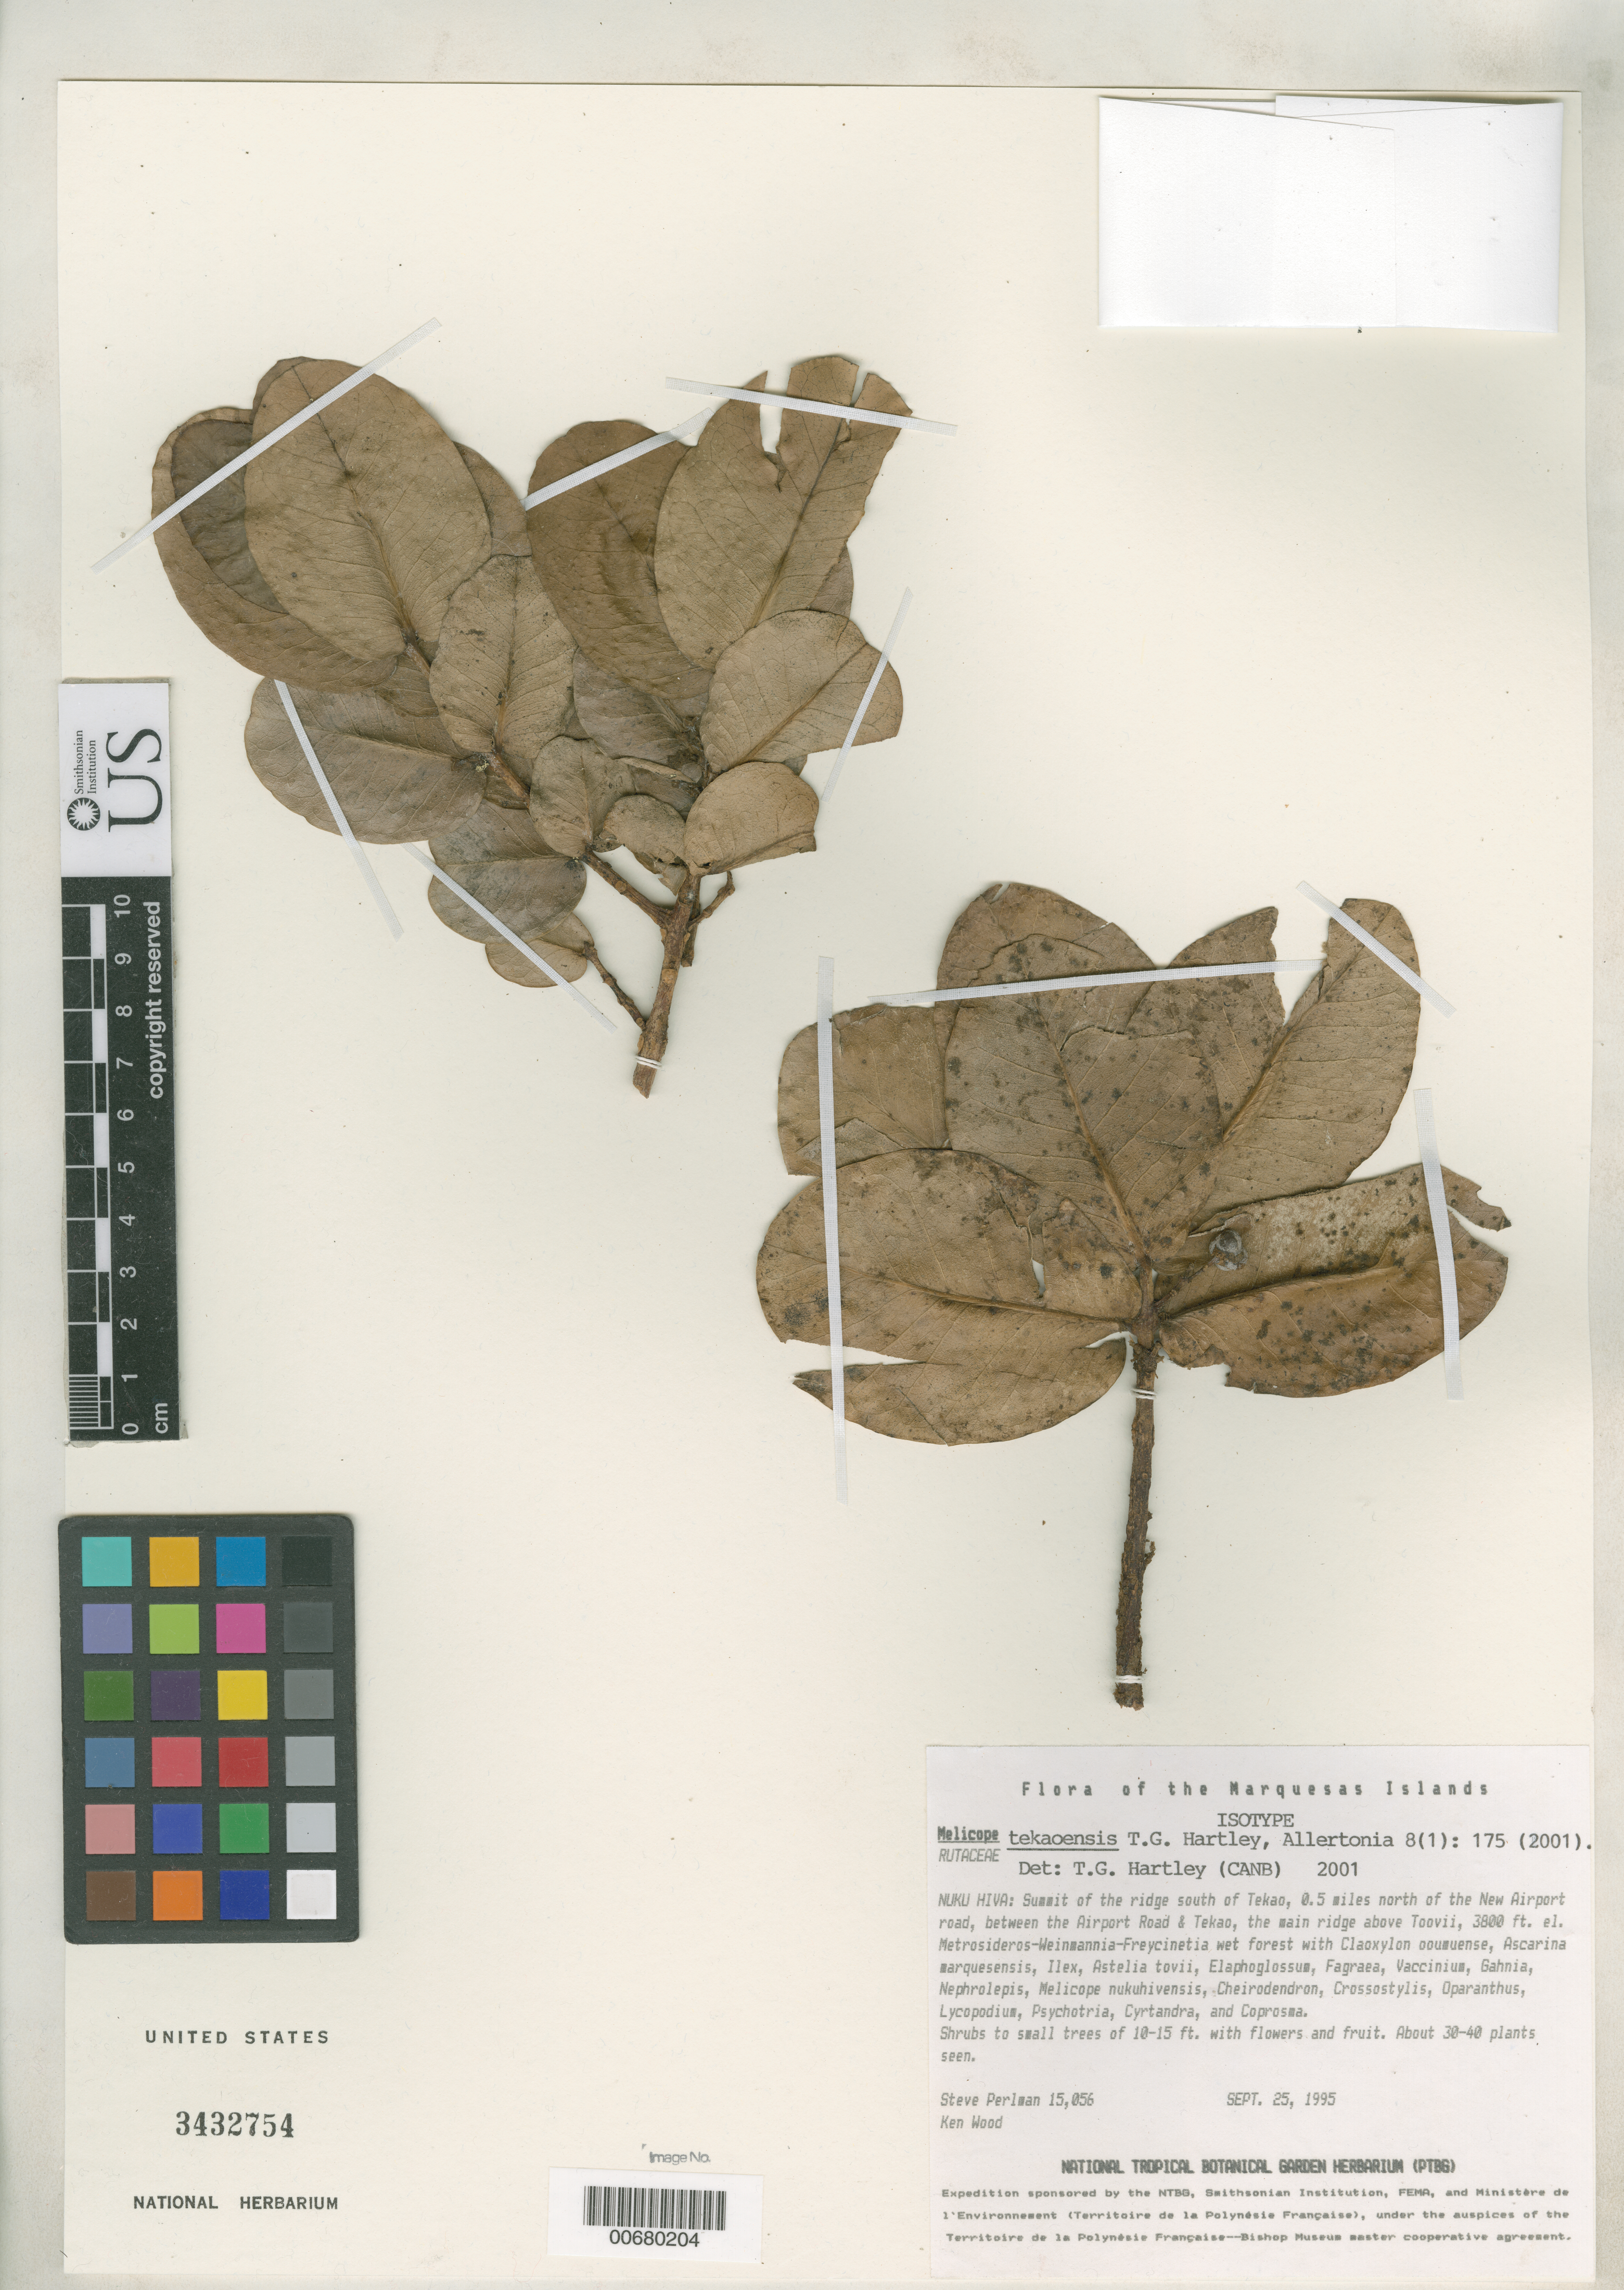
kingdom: Plantae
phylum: Tracheophyta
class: Magnoliopsida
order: Sapindales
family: Rutaceae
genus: Melicope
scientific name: Melicope tekaoensis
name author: T.G. Hartley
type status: Isotype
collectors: S. P. Perlman & K. Wood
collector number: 15056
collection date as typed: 25 Sep 1995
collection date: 1995-09-25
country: French Polynesia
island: Nuku Hiva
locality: Summit of the ridge south of Tekao, 0.5 miles north of the New Airport road, between the Airport Road and Tekao, the main ridge above Toovii.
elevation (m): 1158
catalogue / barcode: US 3432754